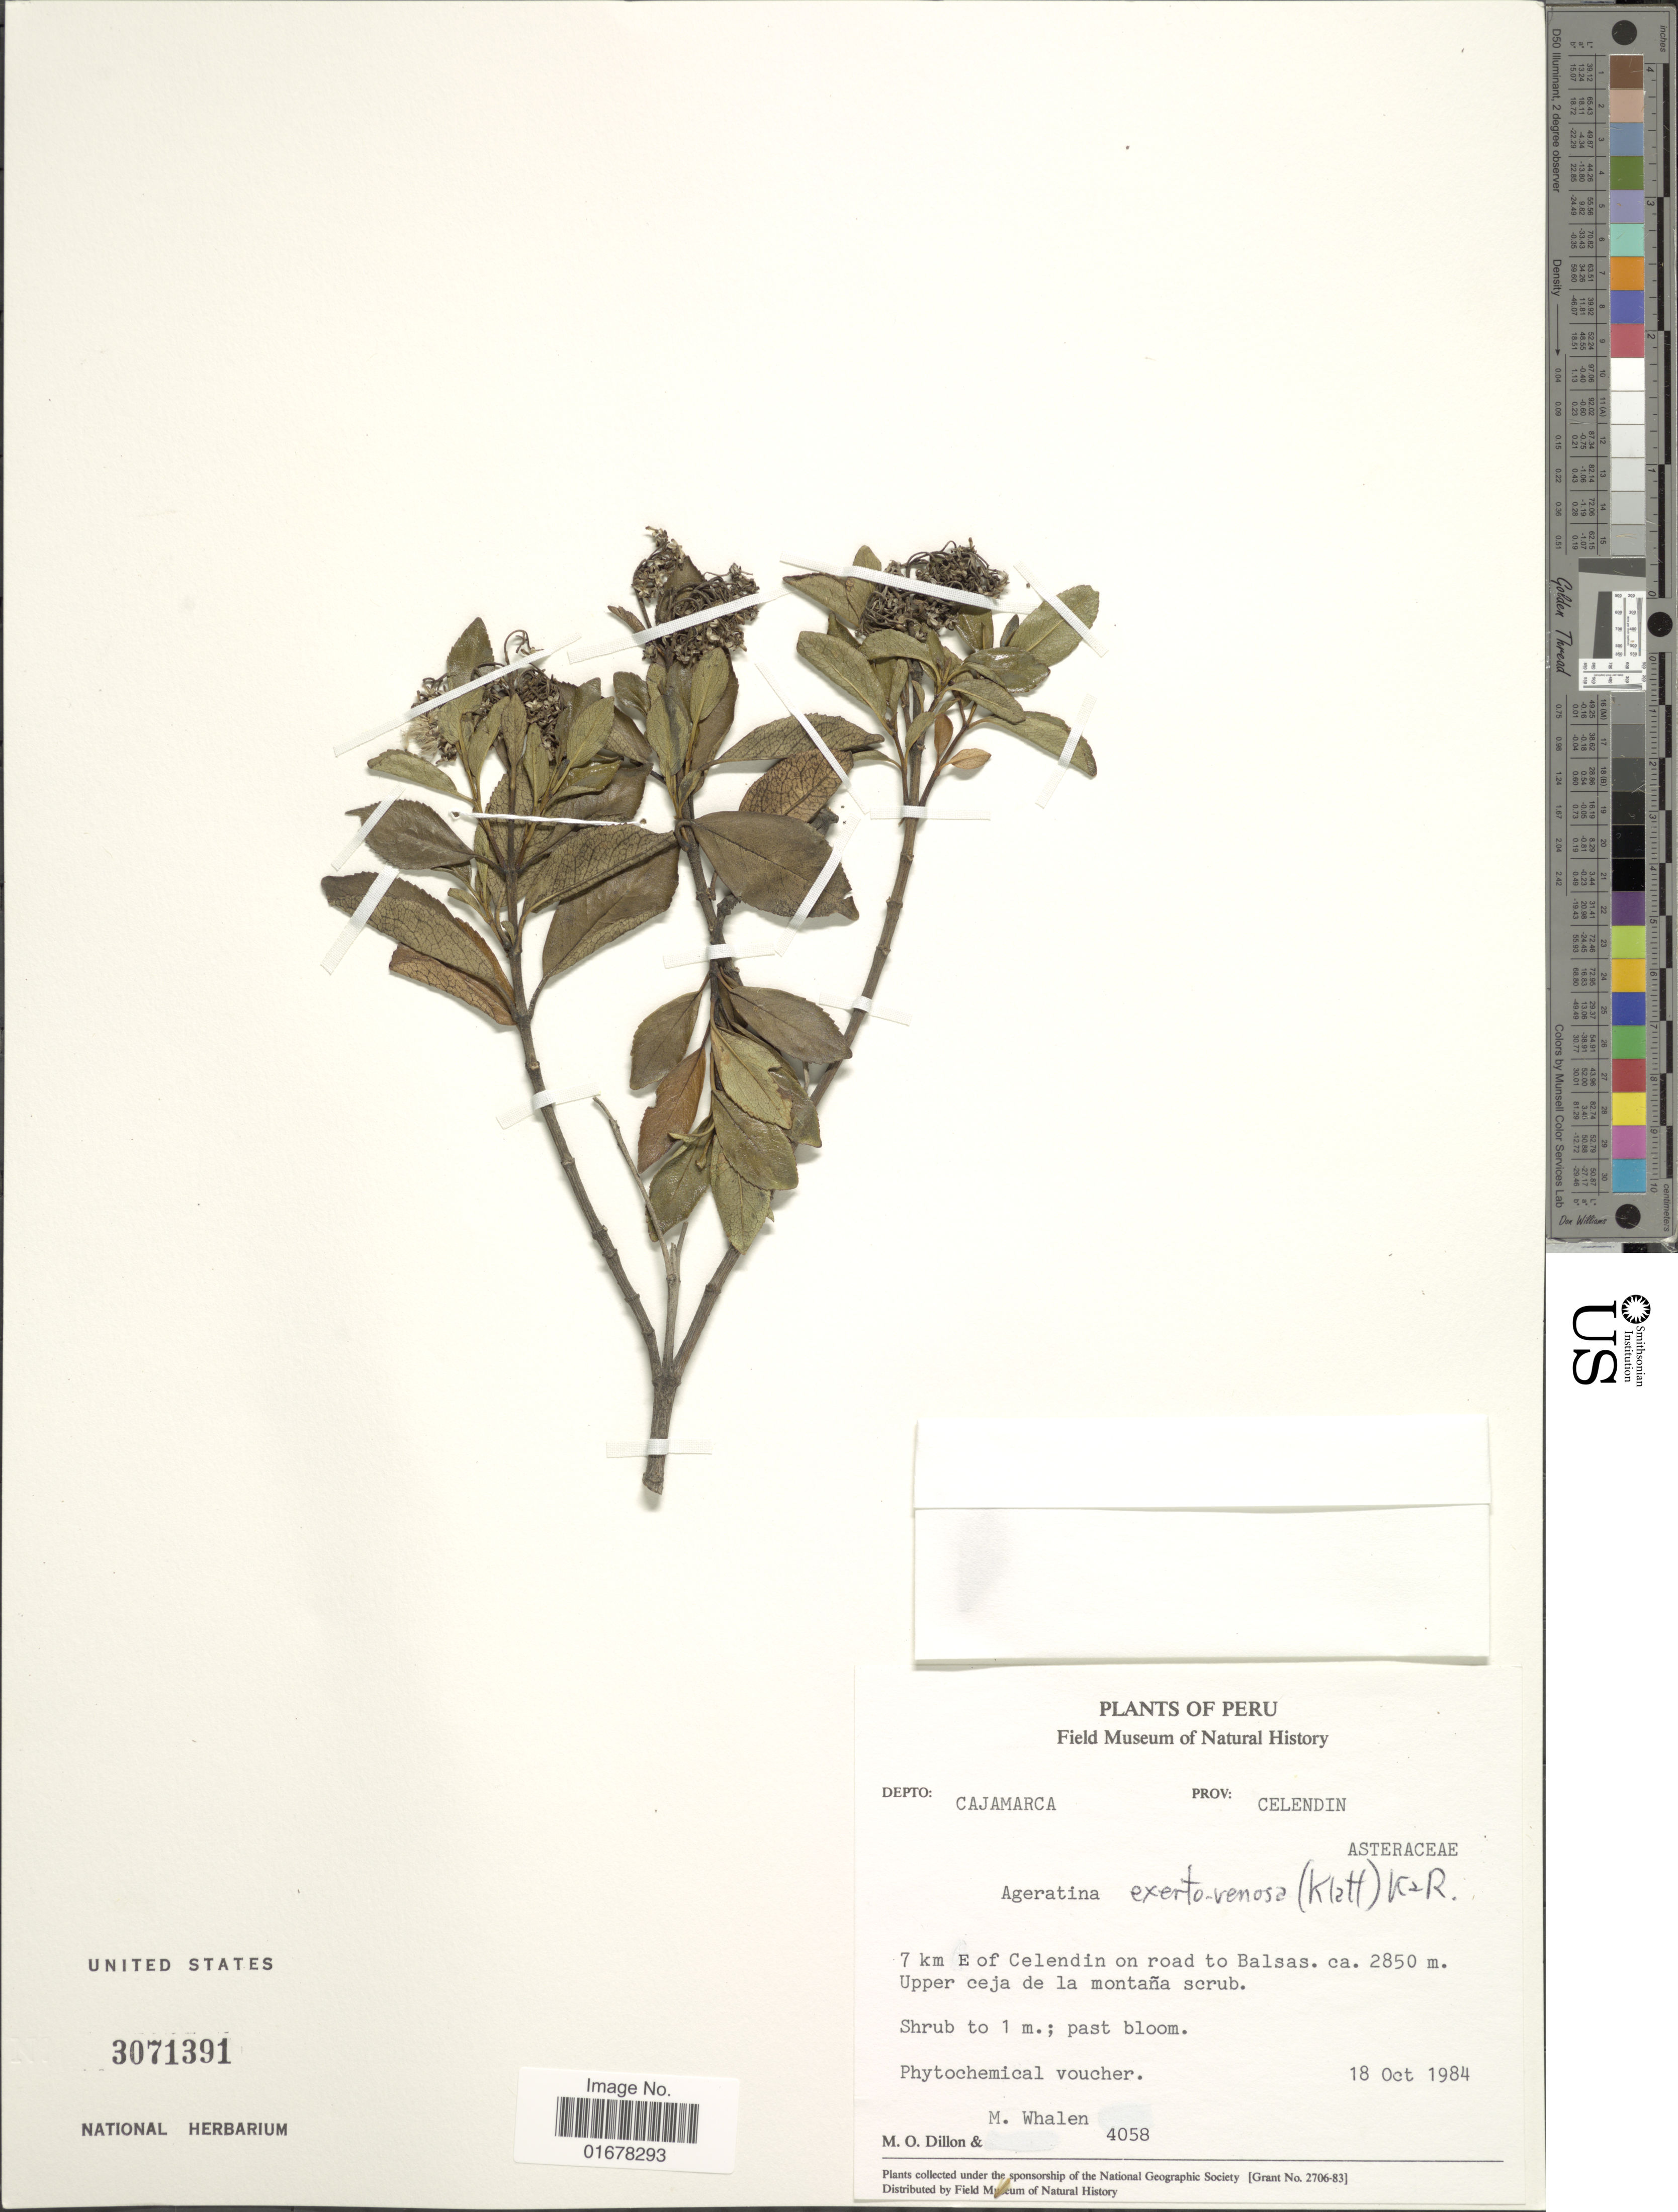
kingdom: Plantae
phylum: Tracheophyta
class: Magnoliopsida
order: Asterales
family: Asteraceae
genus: Ageratina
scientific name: Ageratina exserto-venosa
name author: (Klatt) R.M. King & H. Rob.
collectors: M. O. Dillon & M. Whalen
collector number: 4058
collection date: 1984-10-18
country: Peru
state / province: Cajamarca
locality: Depto: Cajamarca, Prov.: Celendin, 7 km E of Celendin on road to Balsas, Upper ceja de la montana scrub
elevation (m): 2850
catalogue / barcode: US 3071391